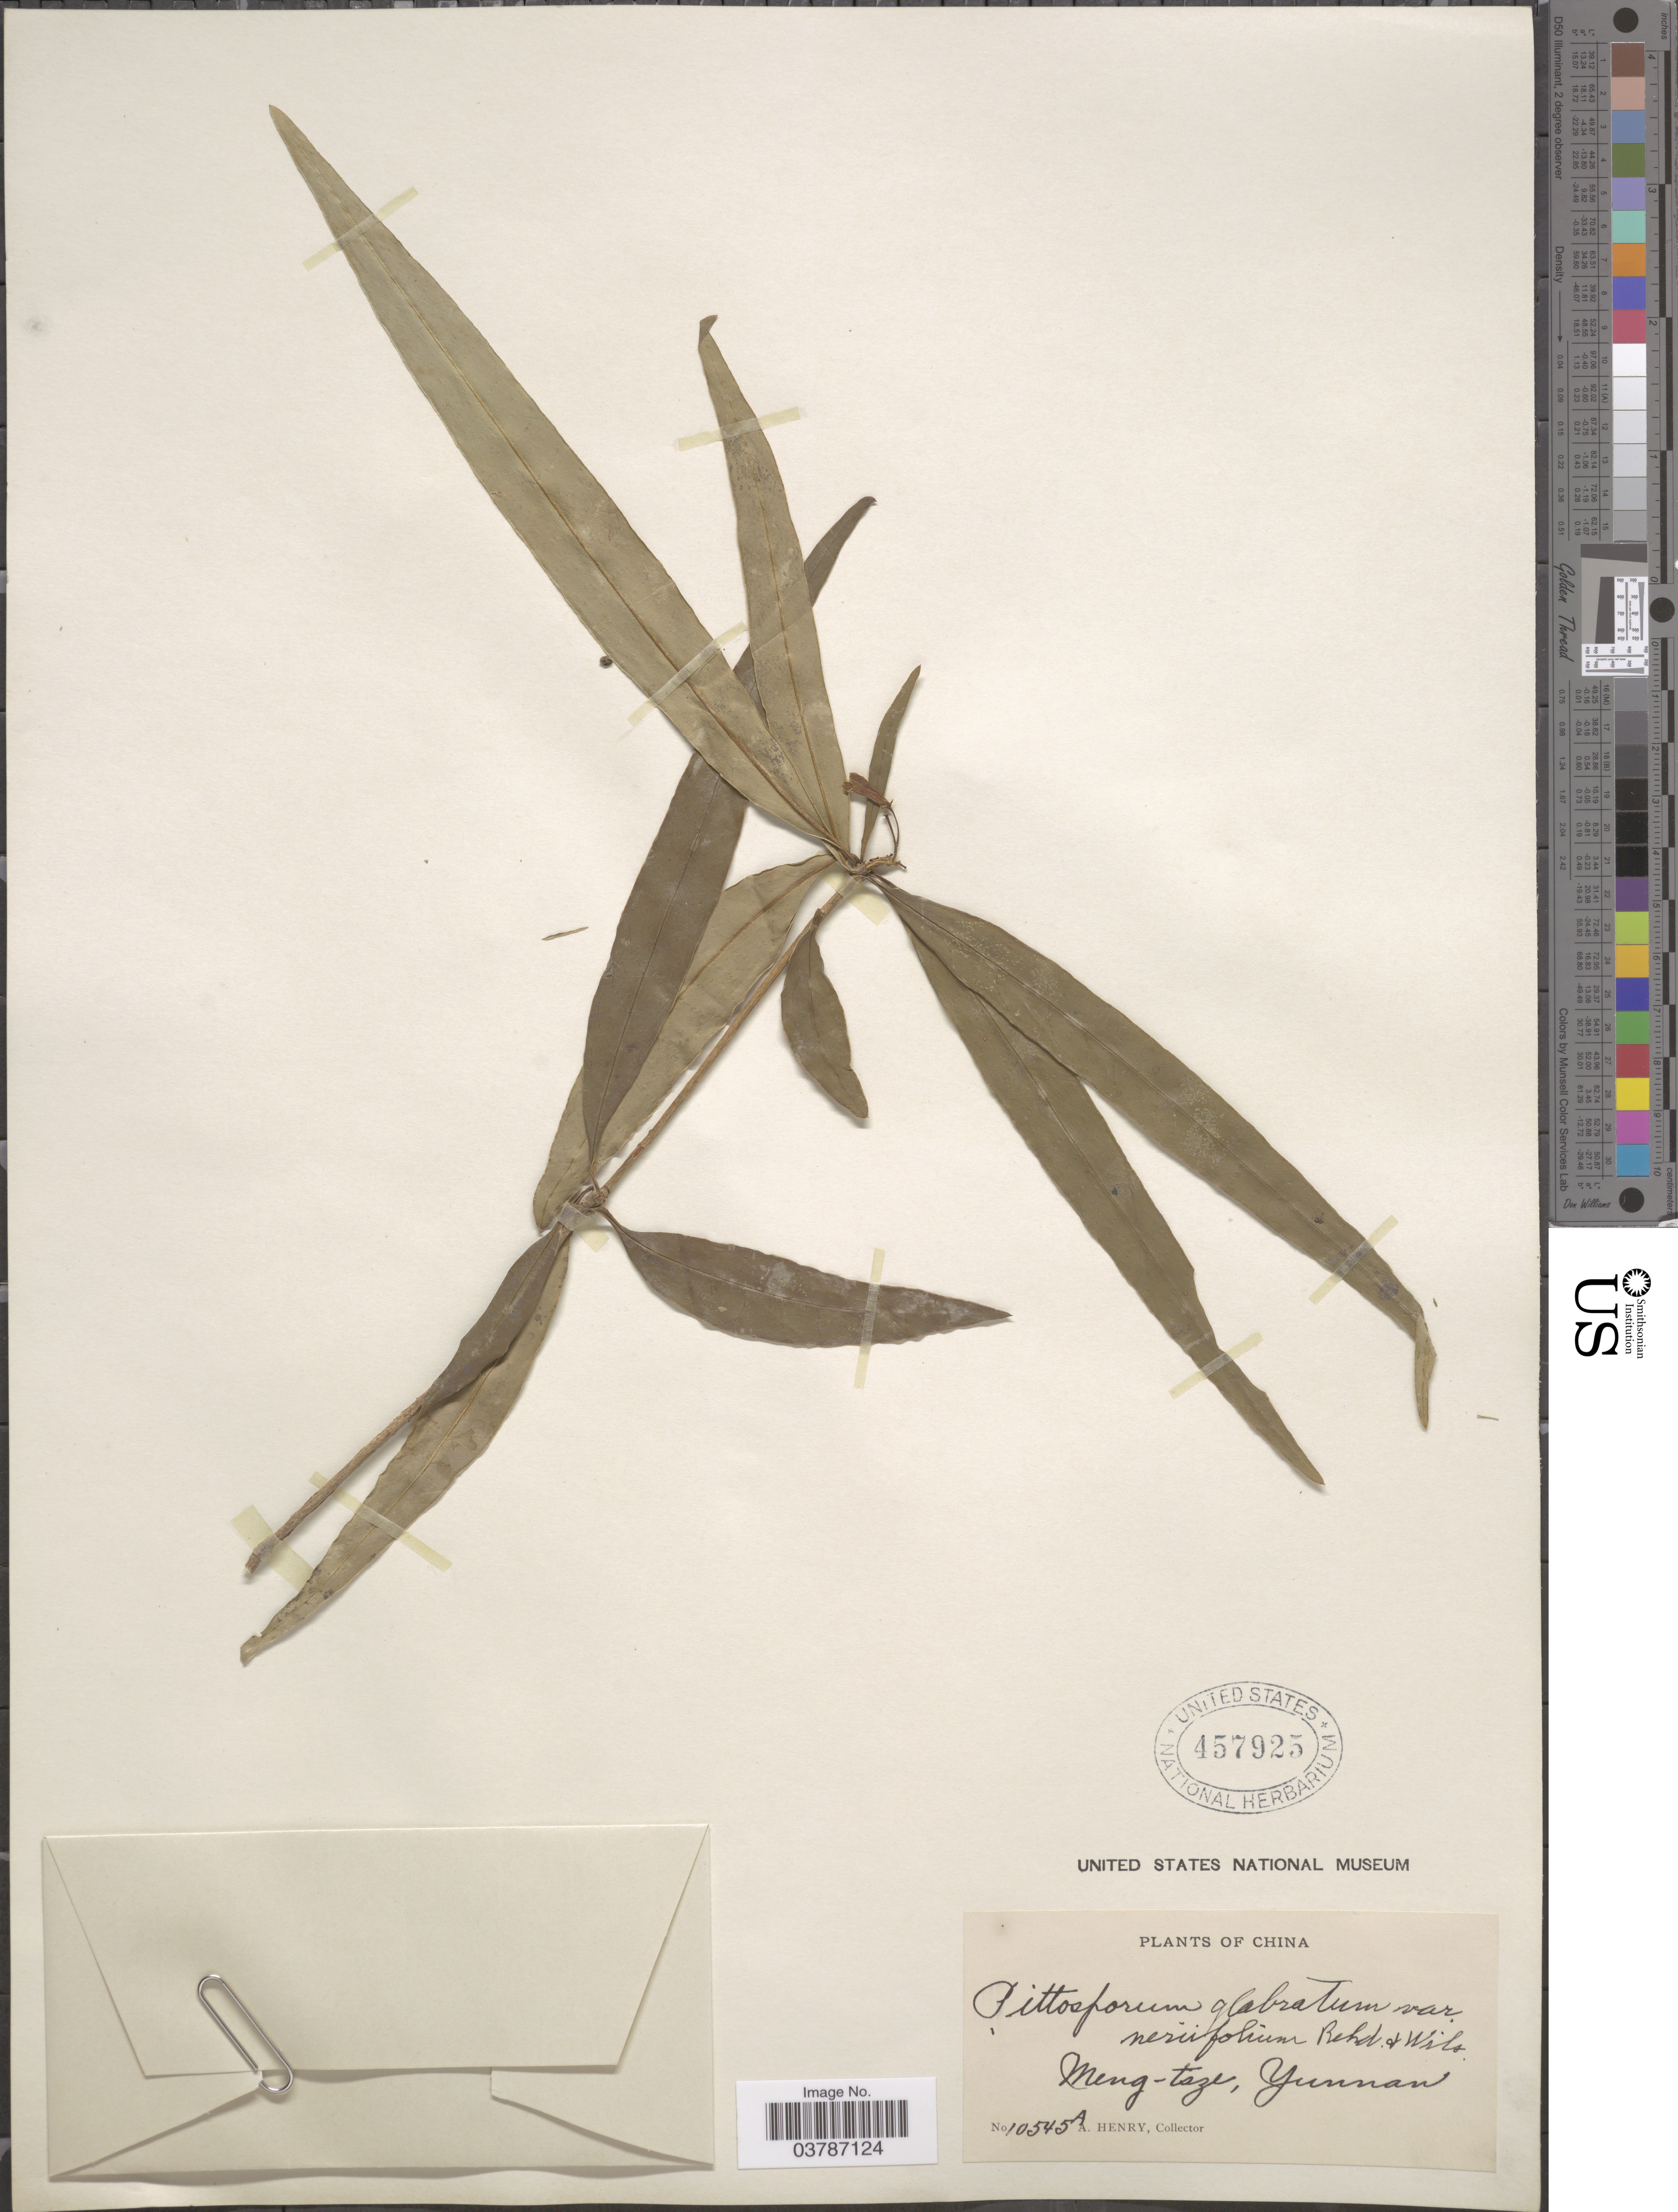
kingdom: Plantae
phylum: Tracheophyta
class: Magnoliopsida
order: Apiales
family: Pittosporaceae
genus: Pittosporum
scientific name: Pittosporum glabratum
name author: Lindl.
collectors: A. Henry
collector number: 10545 A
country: China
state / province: Yunnan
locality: Meng-tsze.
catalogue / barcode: US 457925